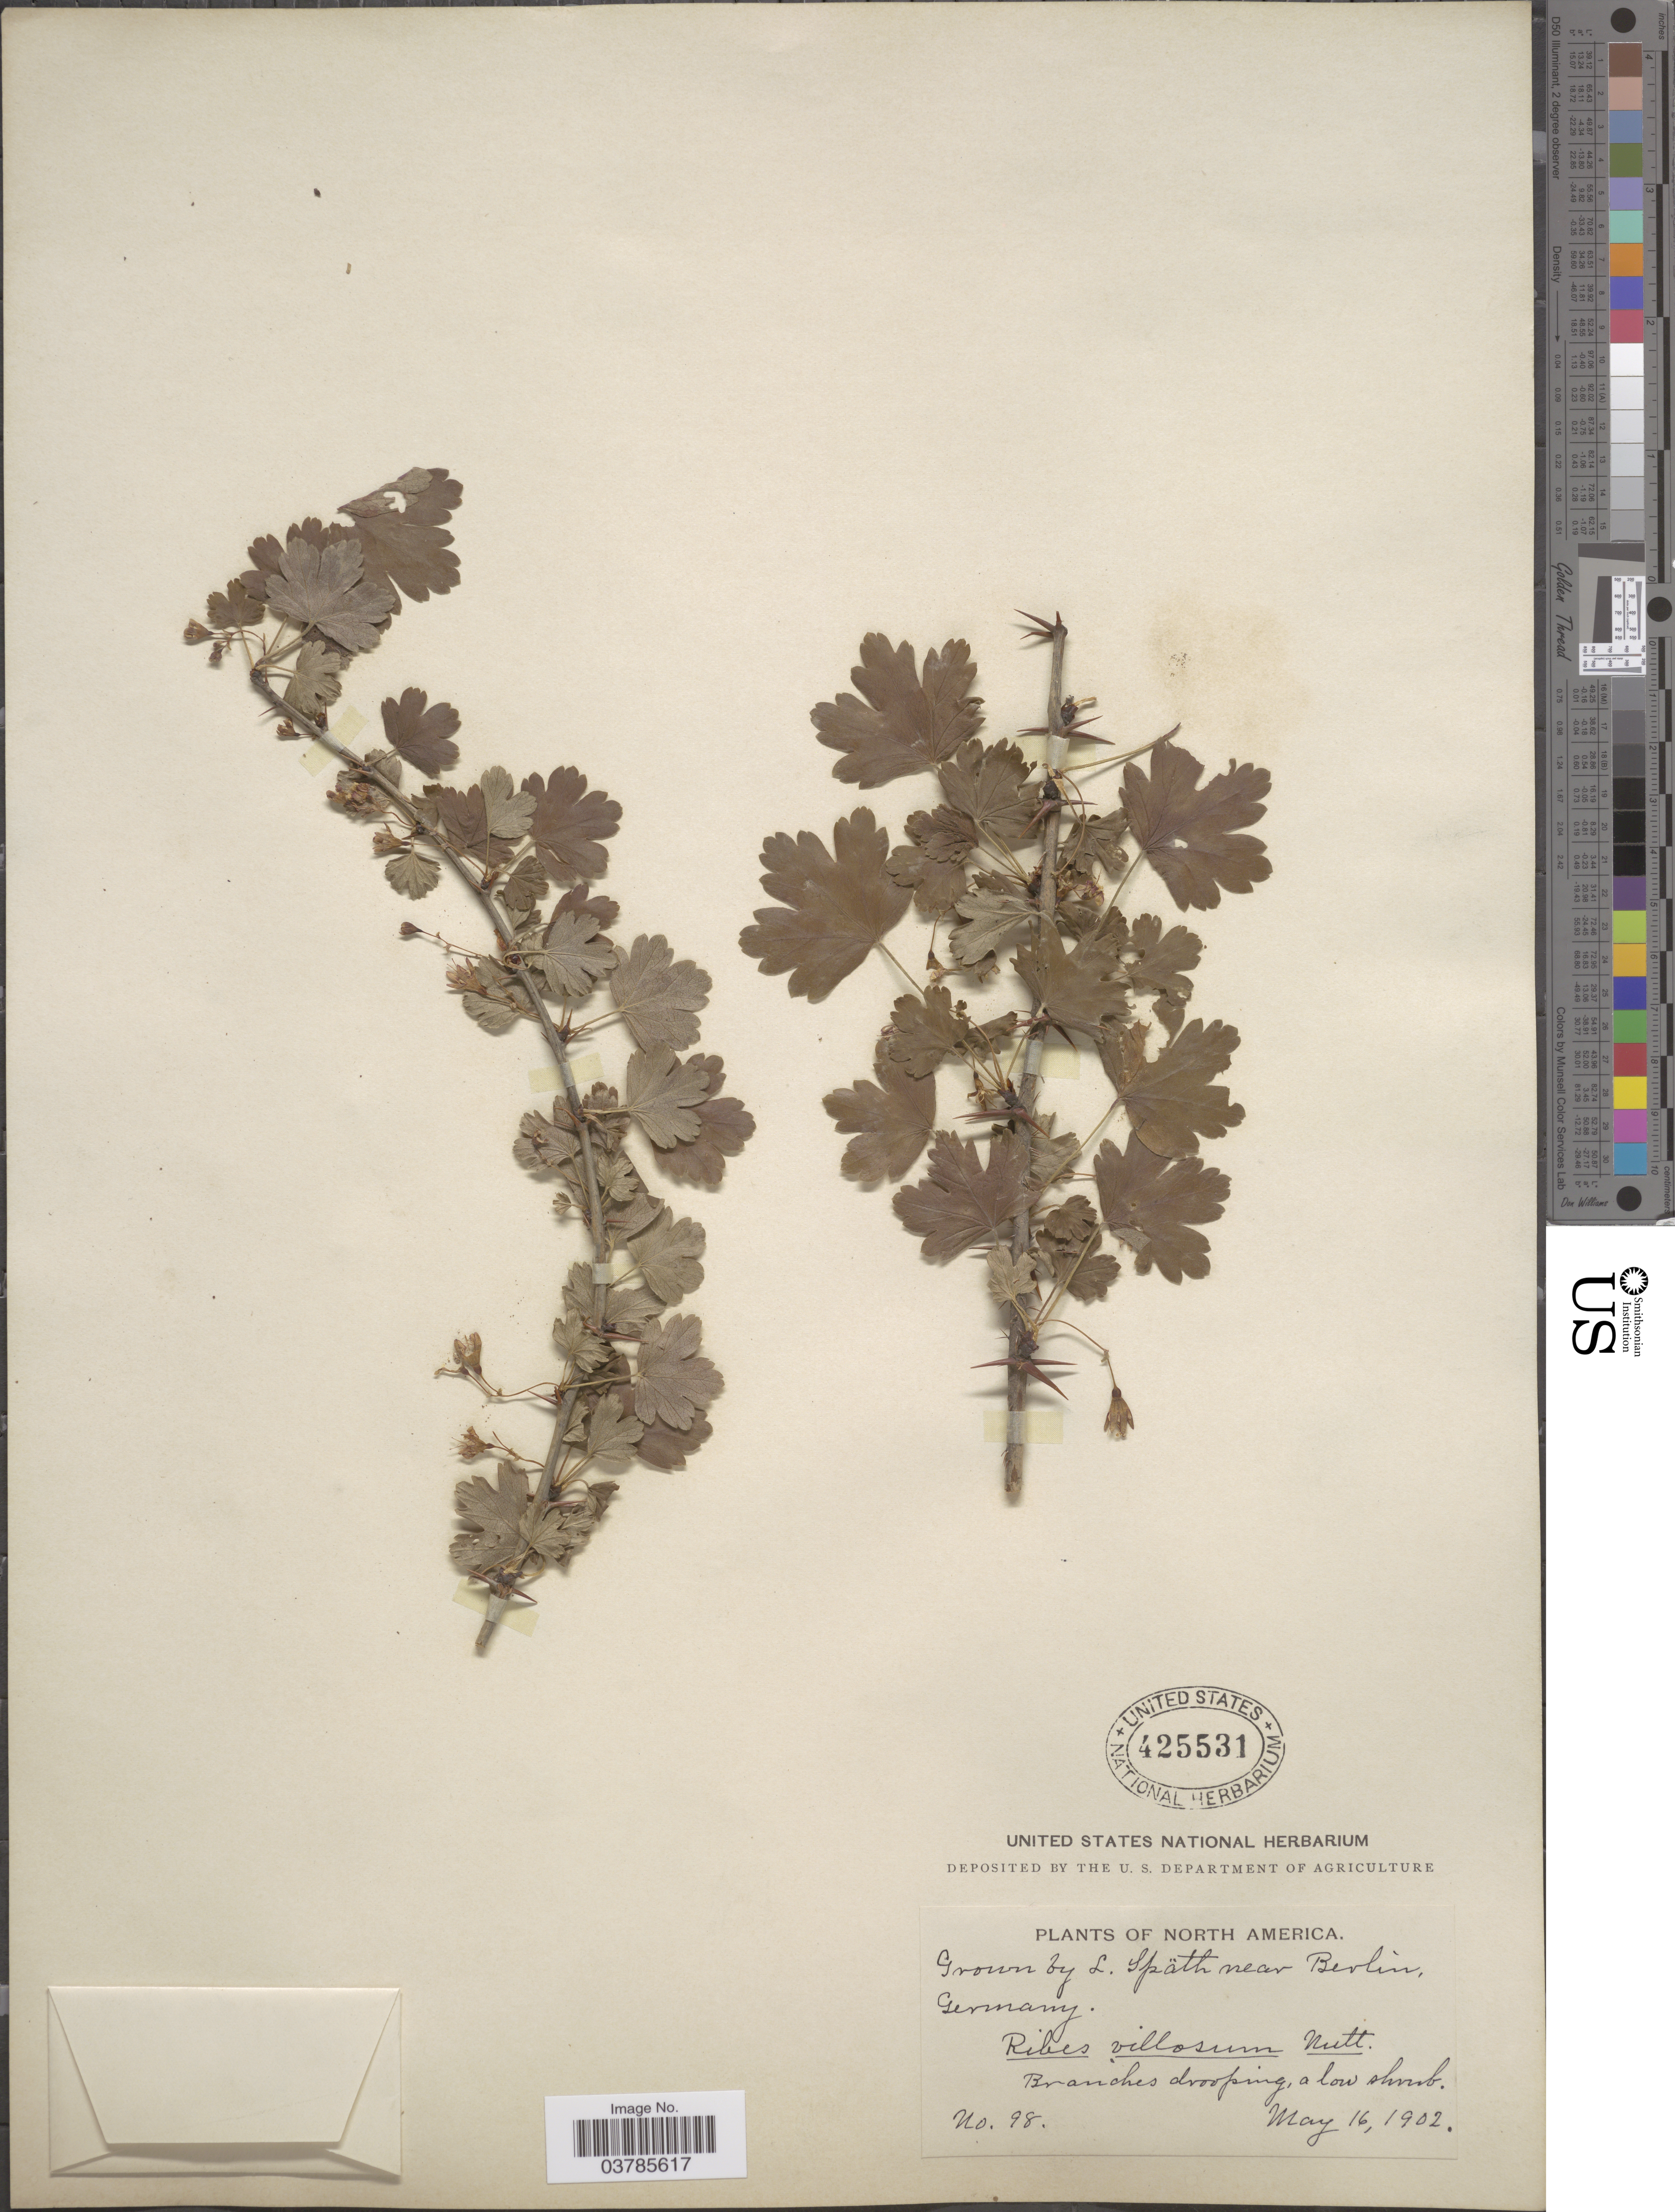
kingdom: Plantae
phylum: Tracheophyta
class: Magnoliopsida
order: Saxifragales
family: Grossulariaceae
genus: Ribes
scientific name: Ribes divaricatum var. pubiflorum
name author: Koehne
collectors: L. Späth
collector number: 98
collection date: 1902-05-16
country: Germany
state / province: Berlin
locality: Near Berlin.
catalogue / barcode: US 425531